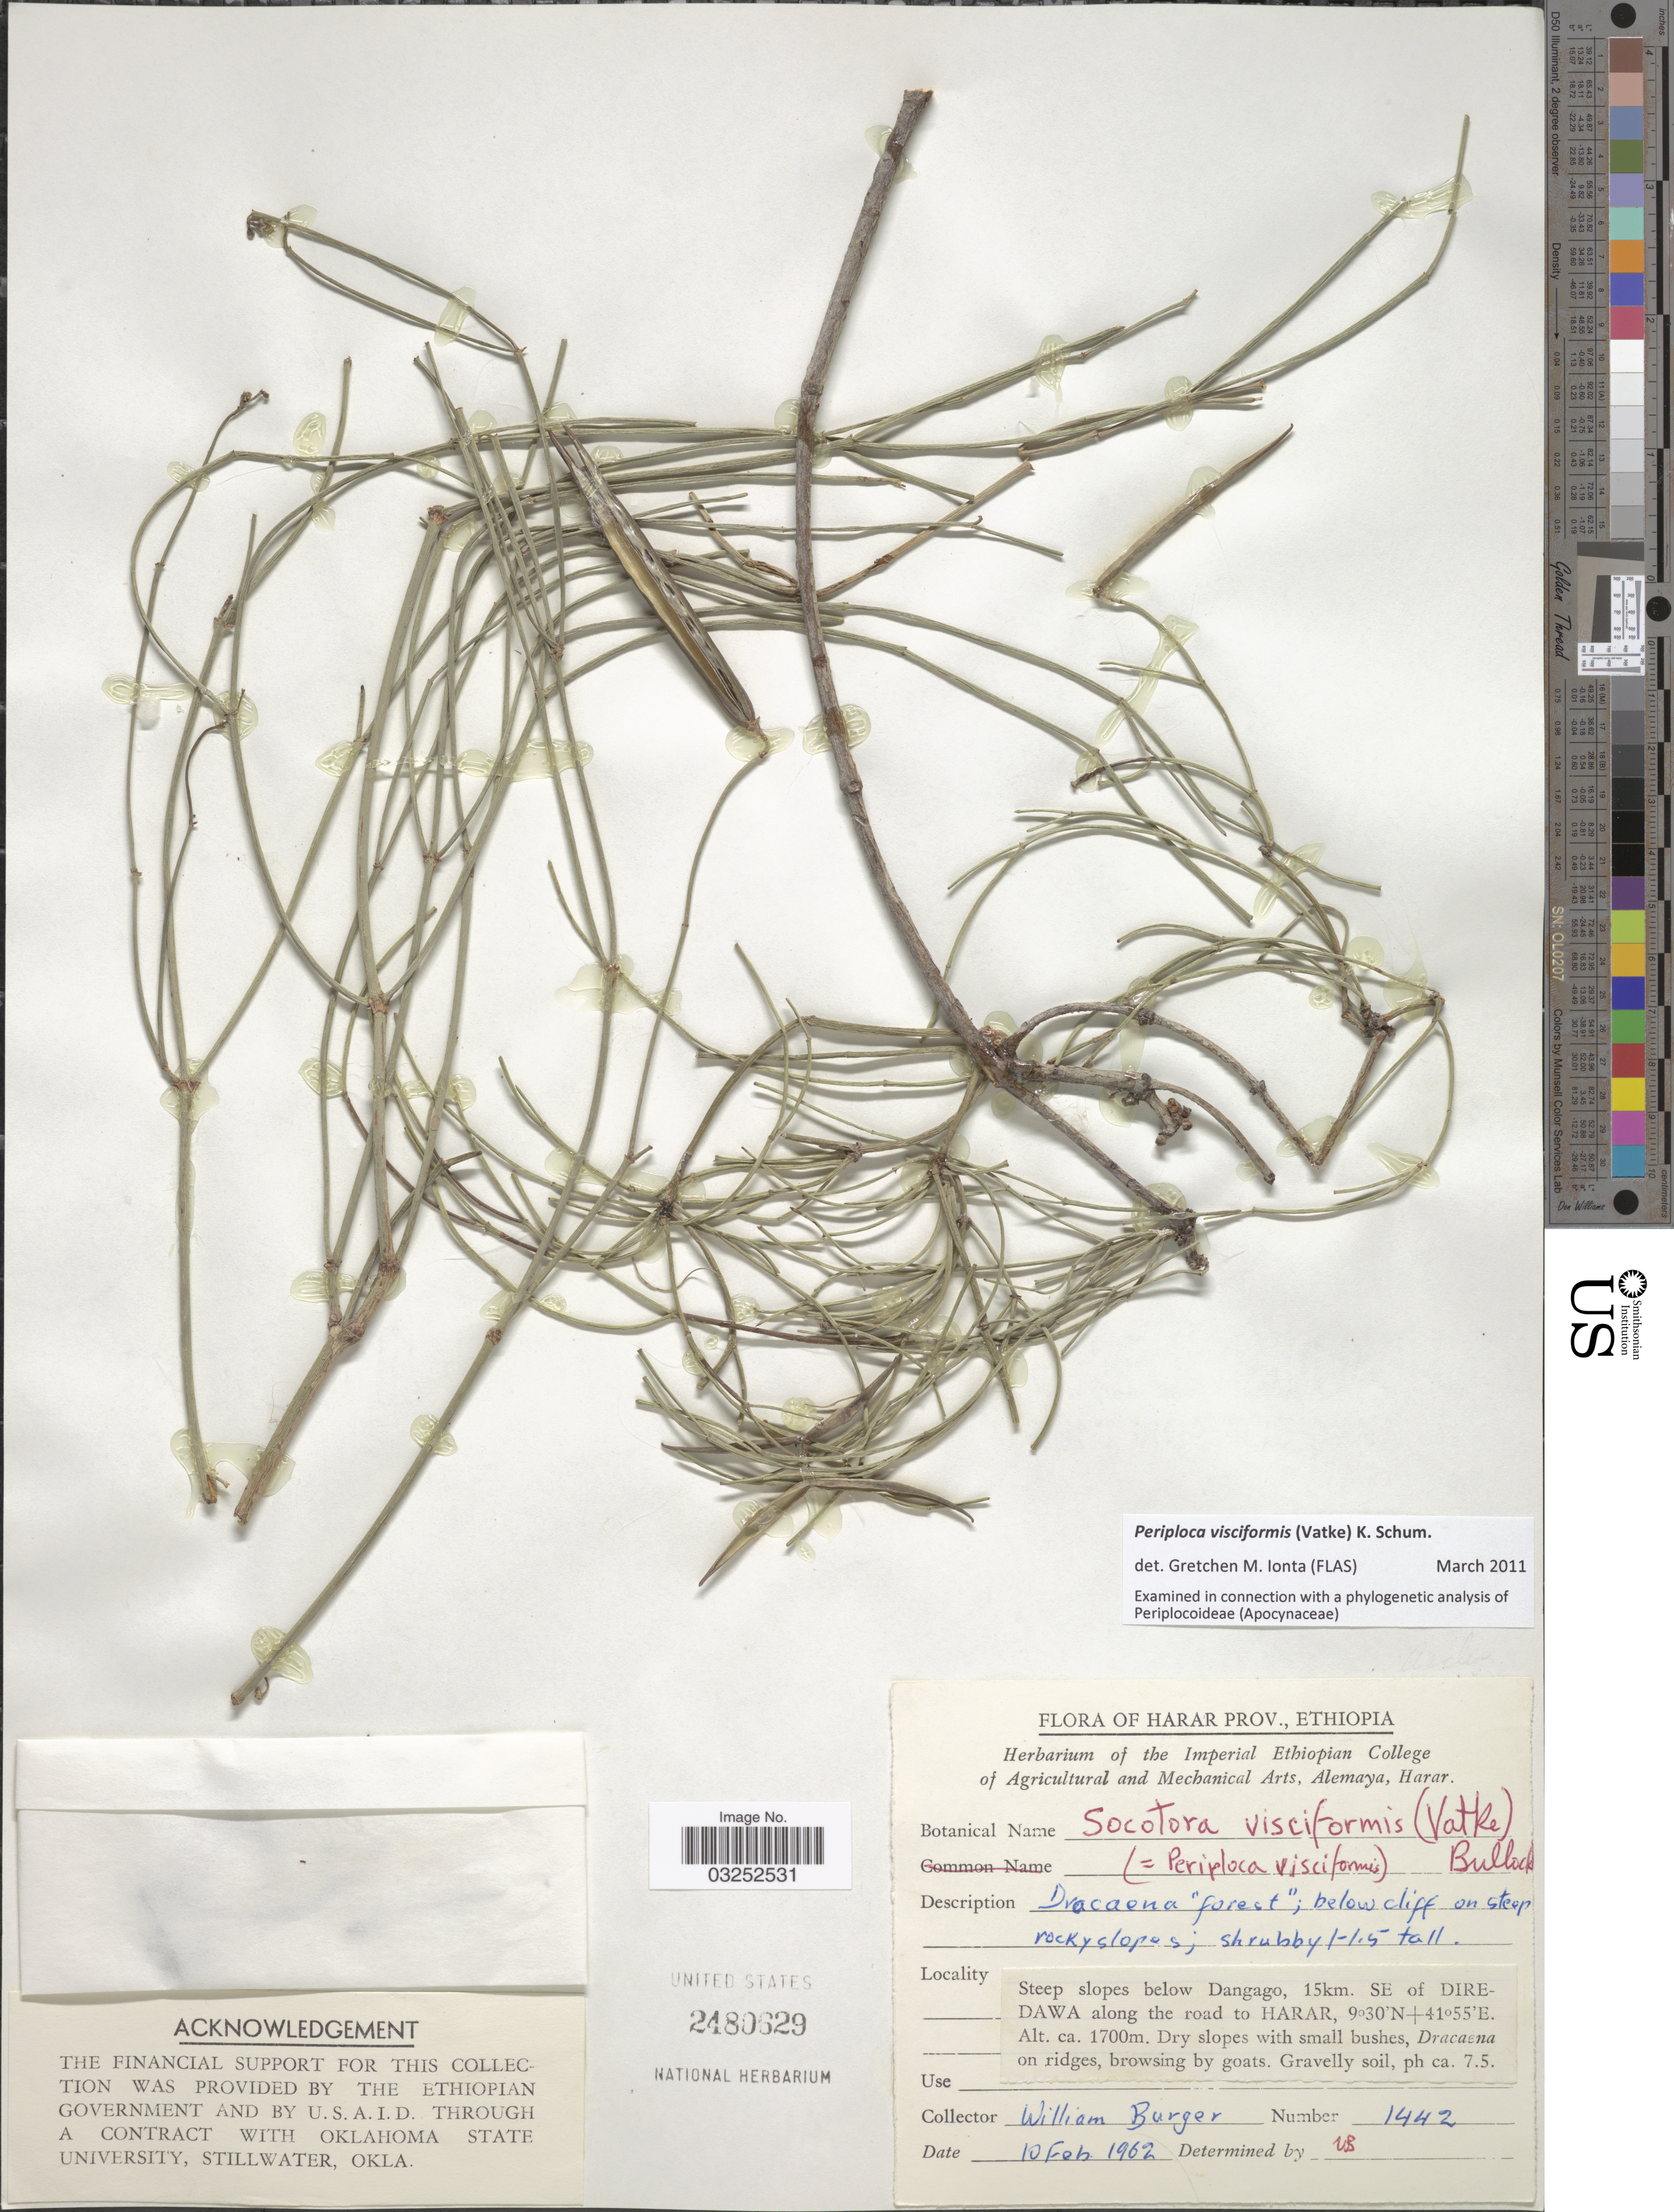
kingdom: Plantae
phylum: Tracheophyta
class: Magnoliopsida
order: Gentianales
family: Apocynaceae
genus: Periploca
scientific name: Periploca visciformis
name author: (Vatke) K. Schum.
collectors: W. Burger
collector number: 1442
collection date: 1962-02-10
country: Ethiopia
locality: Harar Prov. Steep slopes below Dangago, 15 km. SE of Dire Dawa along the road to Harar.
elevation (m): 1700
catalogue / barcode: US 2480629